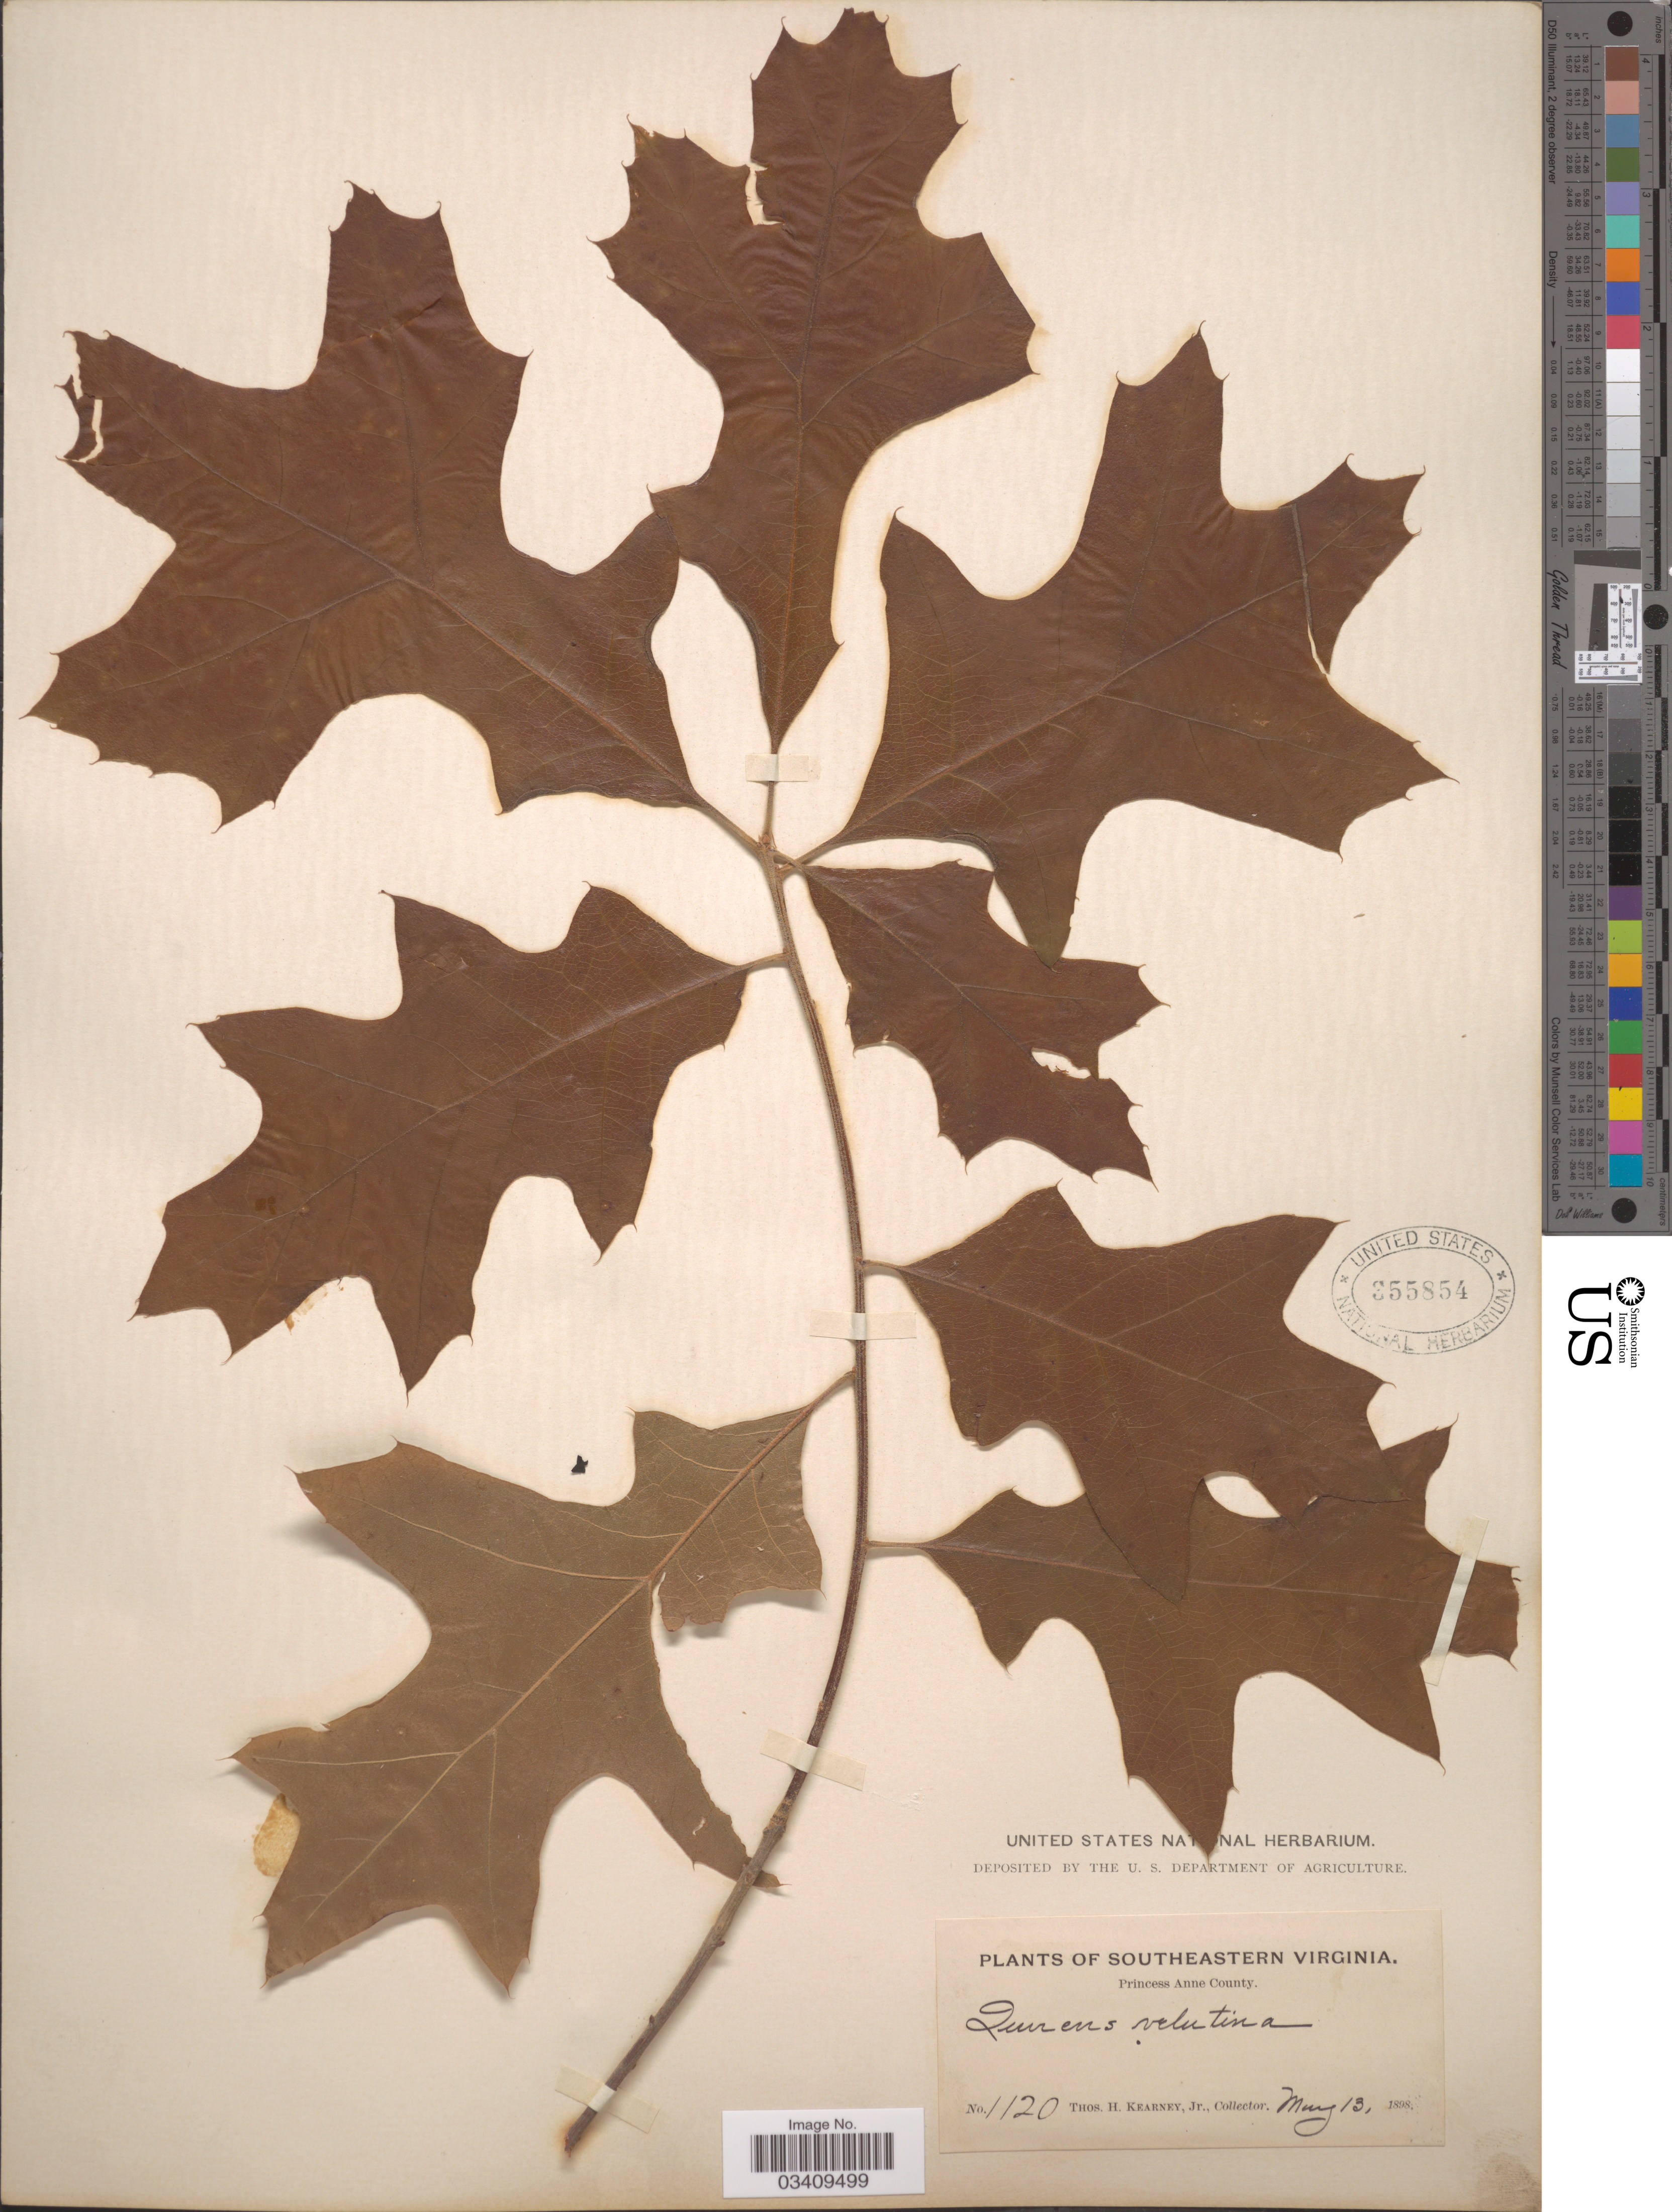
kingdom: Plantae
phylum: Tracheophyta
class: Magnoliopsida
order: Fagales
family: Fagaceae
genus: Quercus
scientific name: Quercus velutina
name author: Lam.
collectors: T. H. Kearney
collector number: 1120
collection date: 1898-05-13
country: United States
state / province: Virginia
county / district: City of Virginia Beach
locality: Southeastern Virginia. Princess Anne County.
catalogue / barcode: US 355854